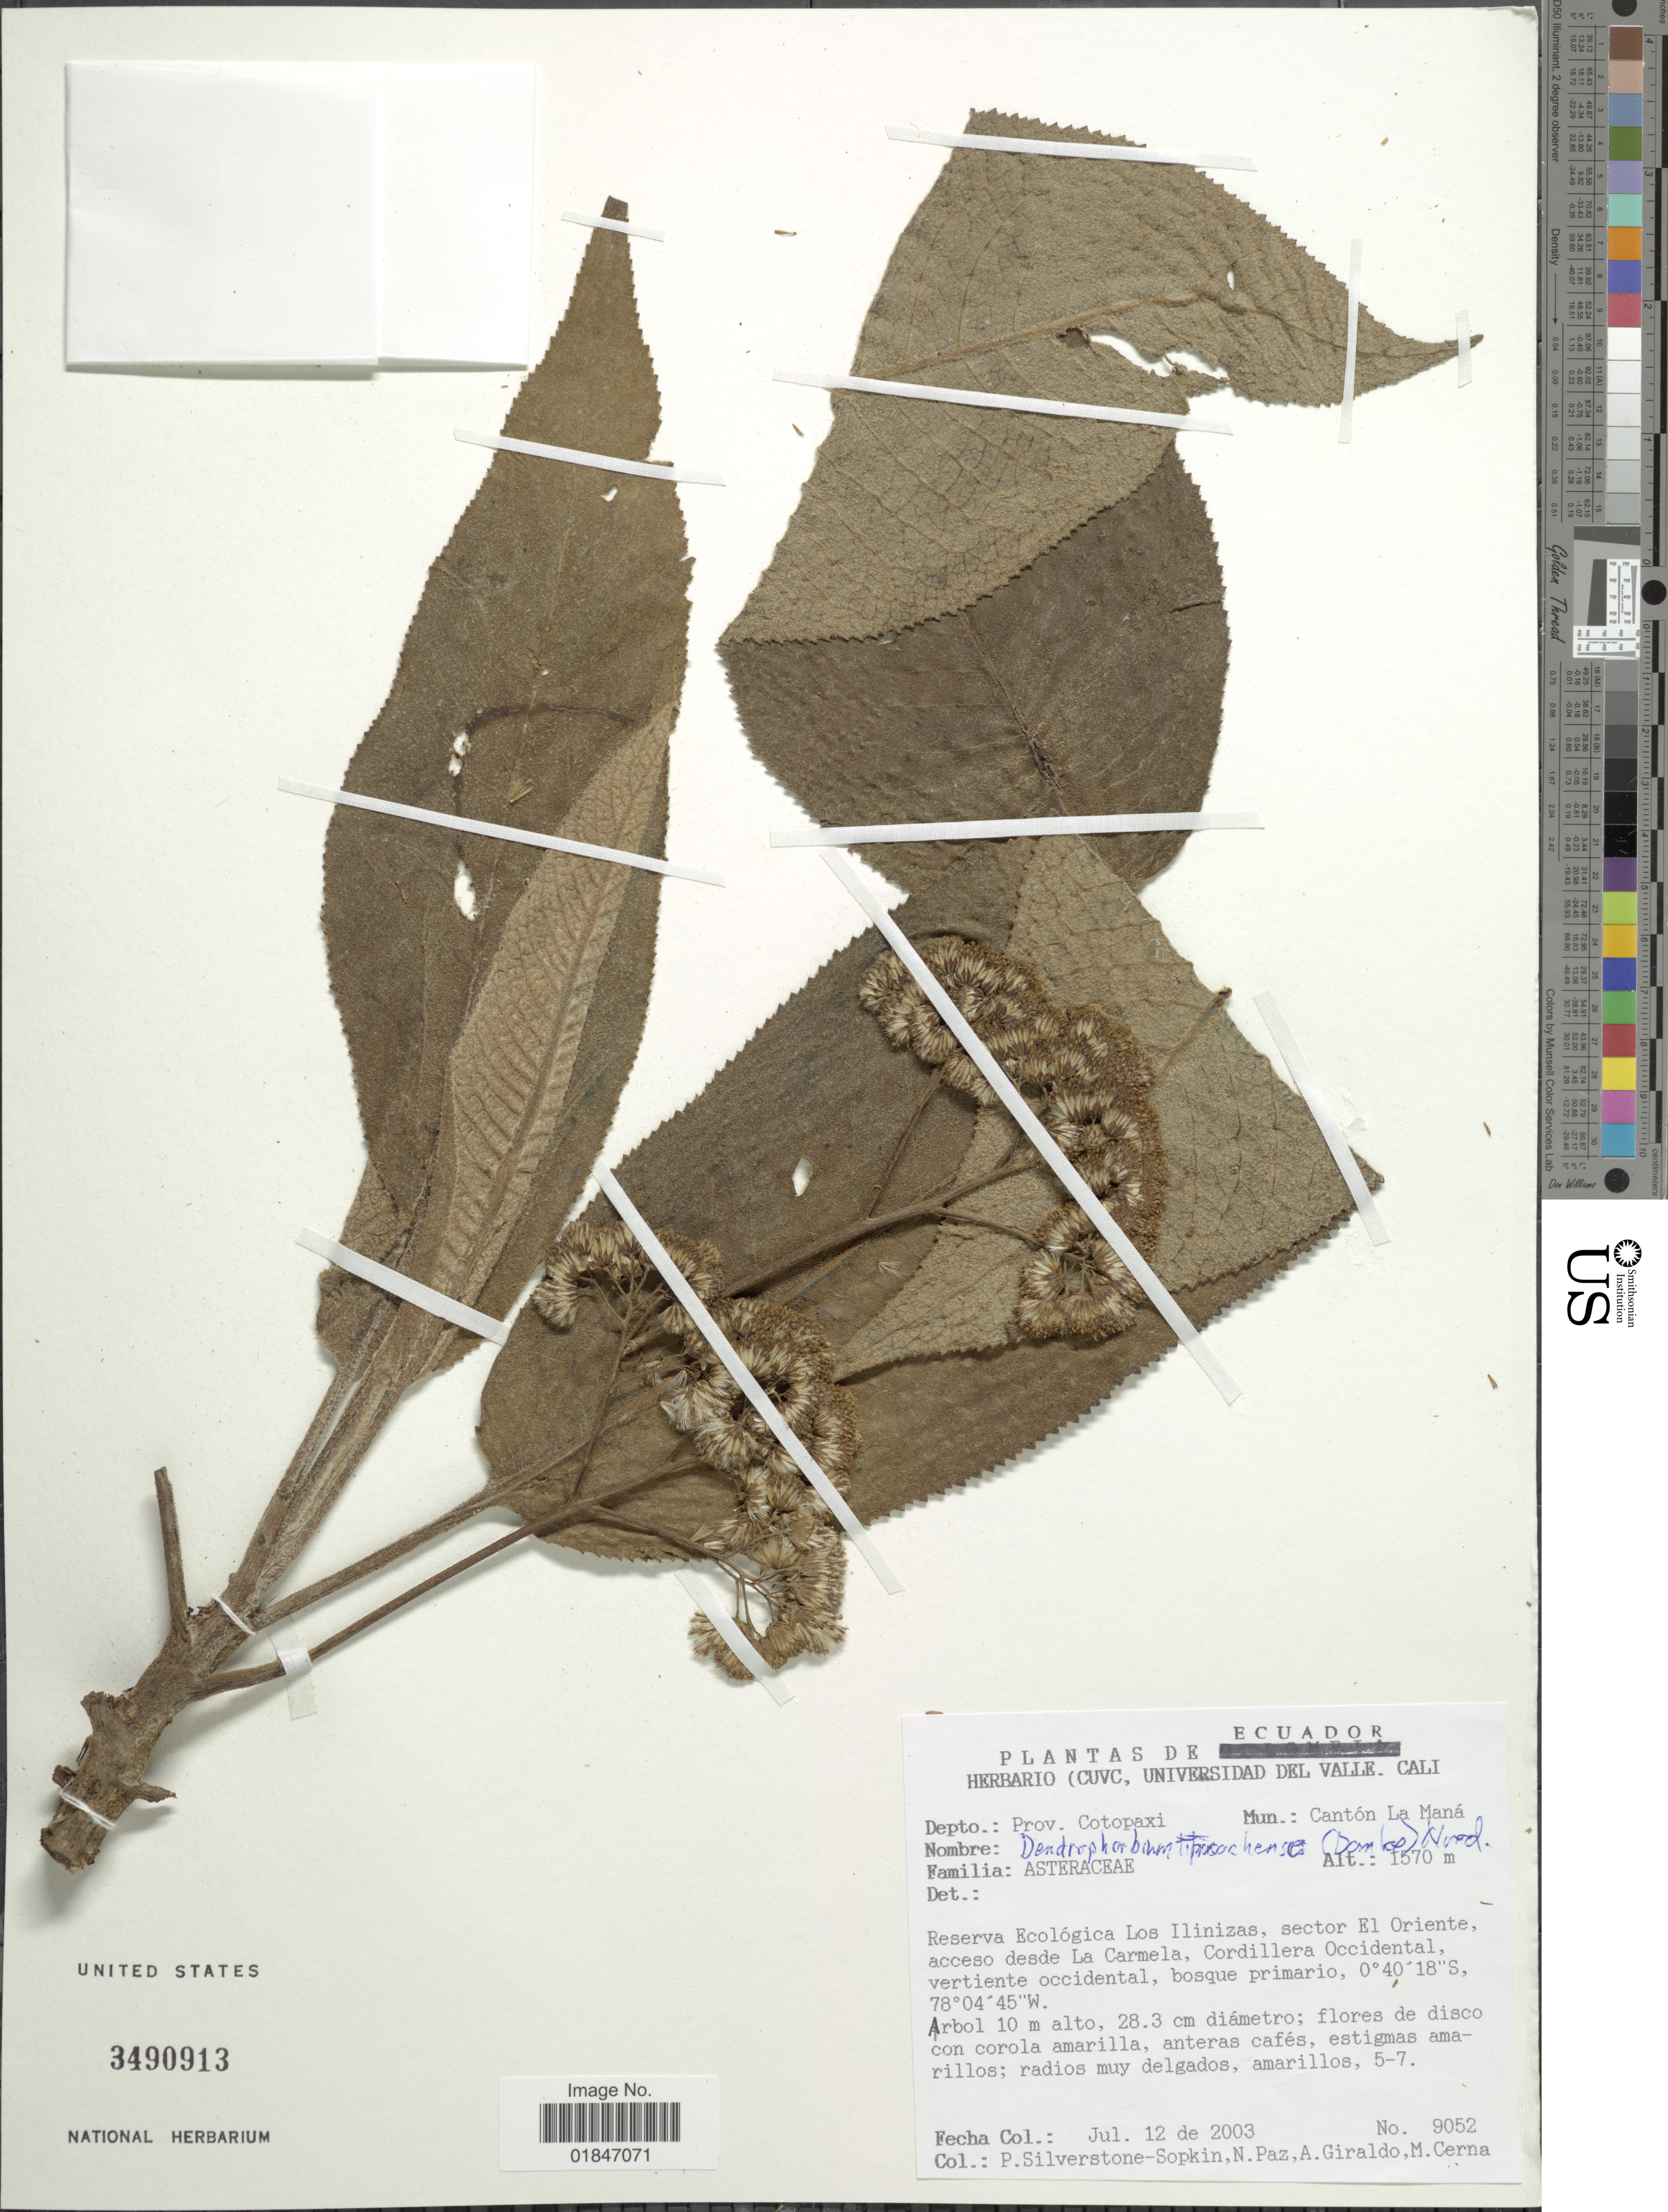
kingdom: Plantae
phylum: Tracheophyta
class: Magnoliopsida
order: Asterales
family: Asteraceae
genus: Dendrophorbium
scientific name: Dendrophorbium tipocochense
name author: (Domke) B. Nord.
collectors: P. A. Silverstone-Sopkin, N. Paz, A. Giraldo & M. Cerna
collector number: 9052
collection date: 2003-07-12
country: Ecuador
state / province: Cotopaxi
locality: Depto: Prov. Cotopaxi, Mun.; Canton La Mana. Reserva Ecologica Los Ilinizas, sector El Oriente acceso desde La Carmela, Cordillera Occidental vertiente occidental.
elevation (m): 1570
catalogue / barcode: US 3490913